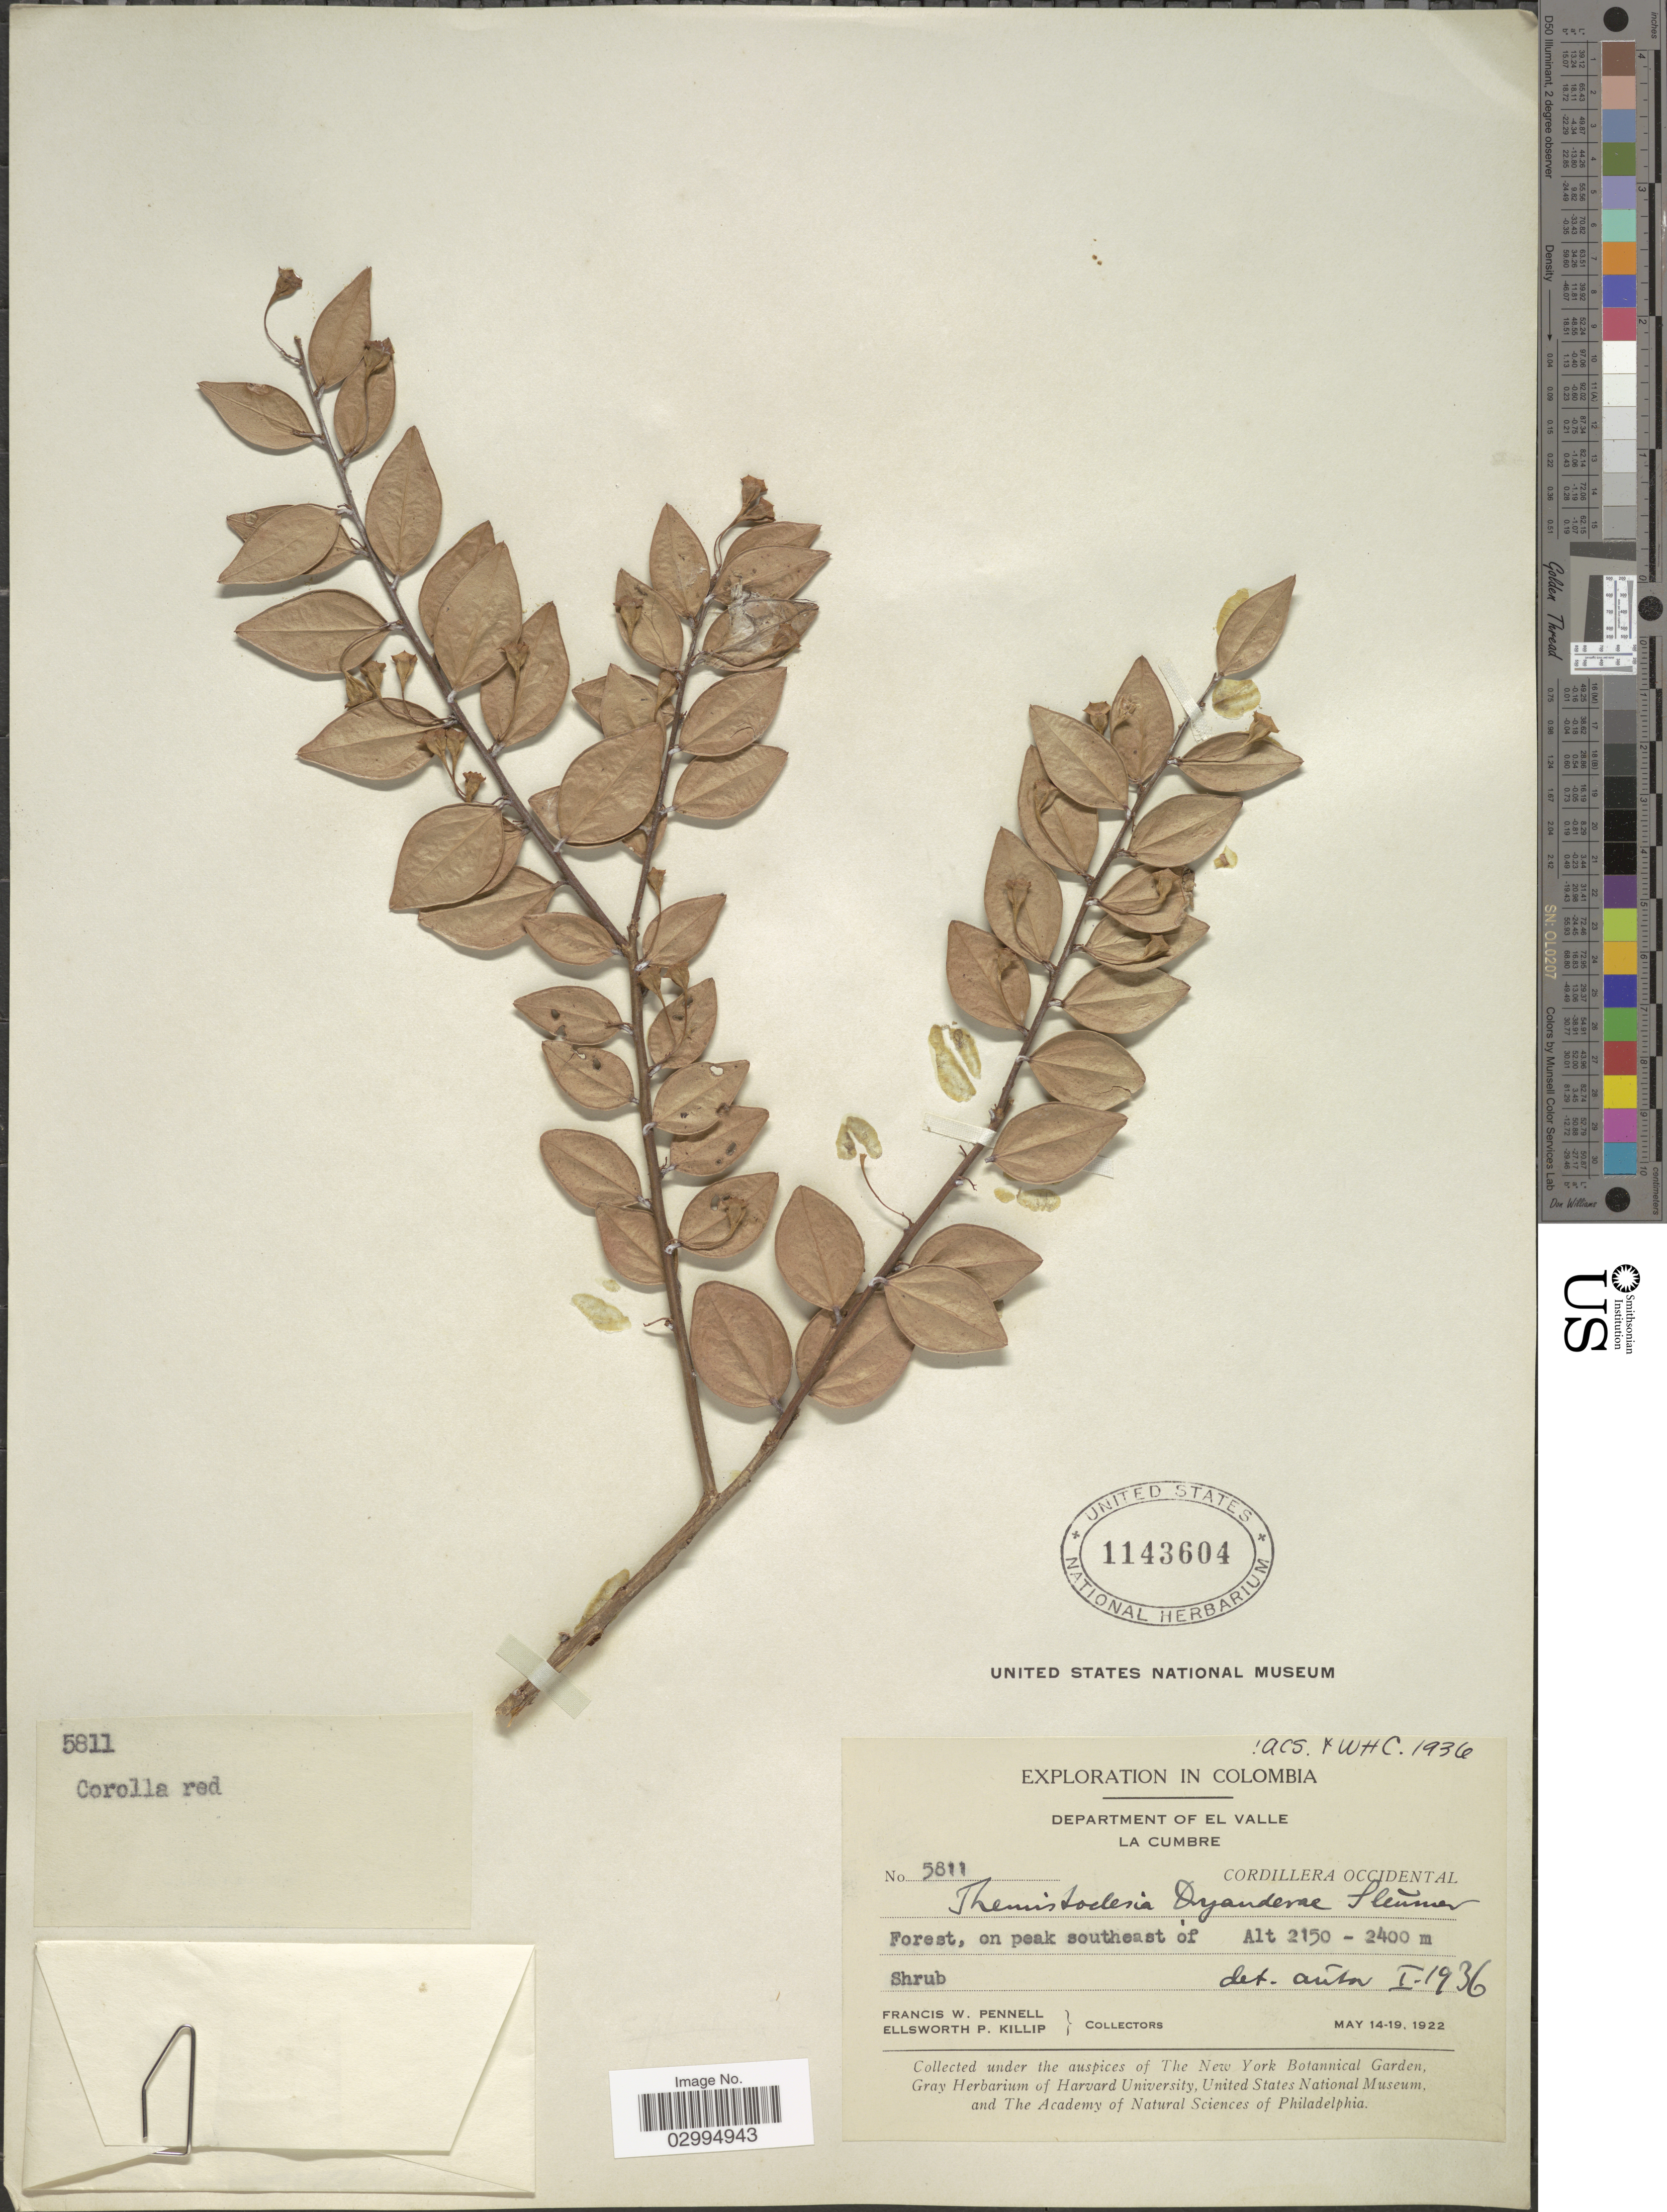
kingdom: Plantae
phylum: Tracheophyta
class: Magnoliopsida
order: Ericales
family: Ericaceae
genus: Themistoclesia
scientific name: Themistoclesia dryanderae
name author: Sleumer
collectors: F. W. Pennell & E. P. Killip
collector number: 5811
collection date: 1922-05-14/1922-05-19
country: Colombia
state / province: Valle del Cauca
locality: Department of El Valle. La Cumbre. Cordillera Occidental. Forest, on peak southeast of.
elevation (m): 2150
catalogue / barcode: US 1143604